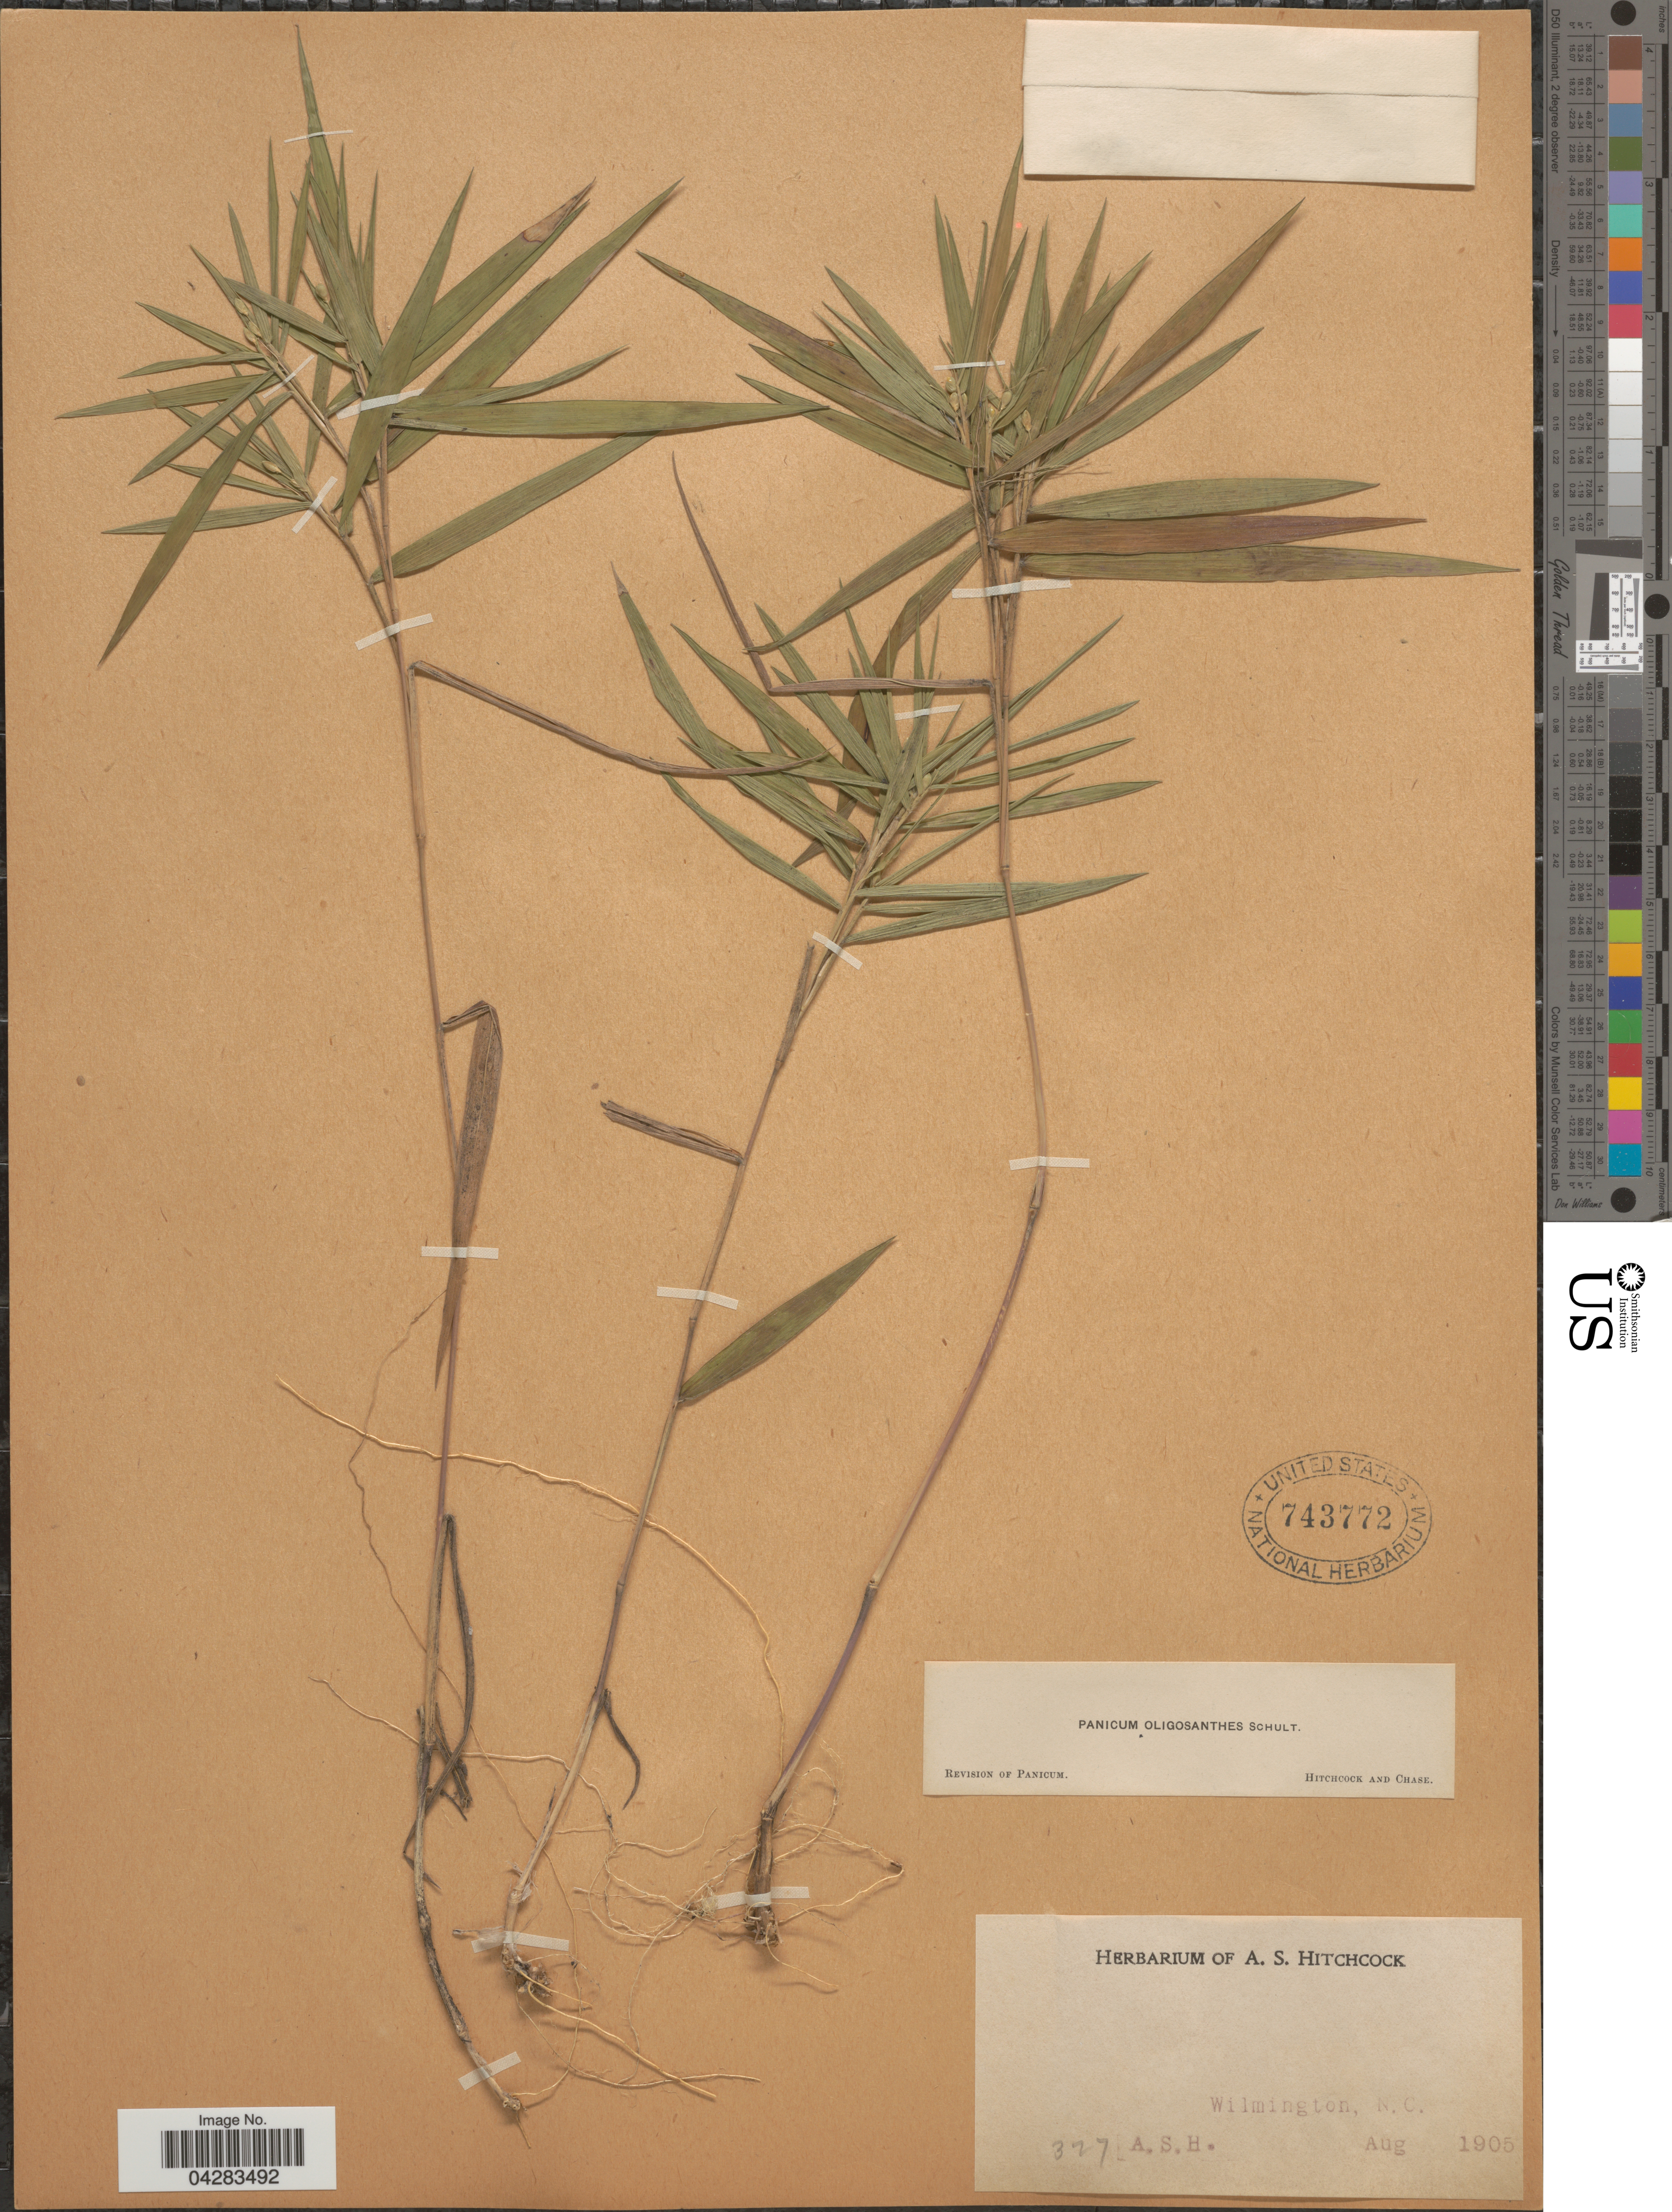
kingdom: Plantae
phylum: Tracheophyta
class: Liliopsida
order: Poales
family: Poaceae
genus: Dichanthelium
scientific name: Dichanthelium oligosanthes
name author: (Schult.) Gould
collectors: A. S. Hitchcock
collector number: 327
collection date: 1905-08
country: United States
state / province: North Carolina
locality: Wilmington.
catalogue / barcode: US 743772